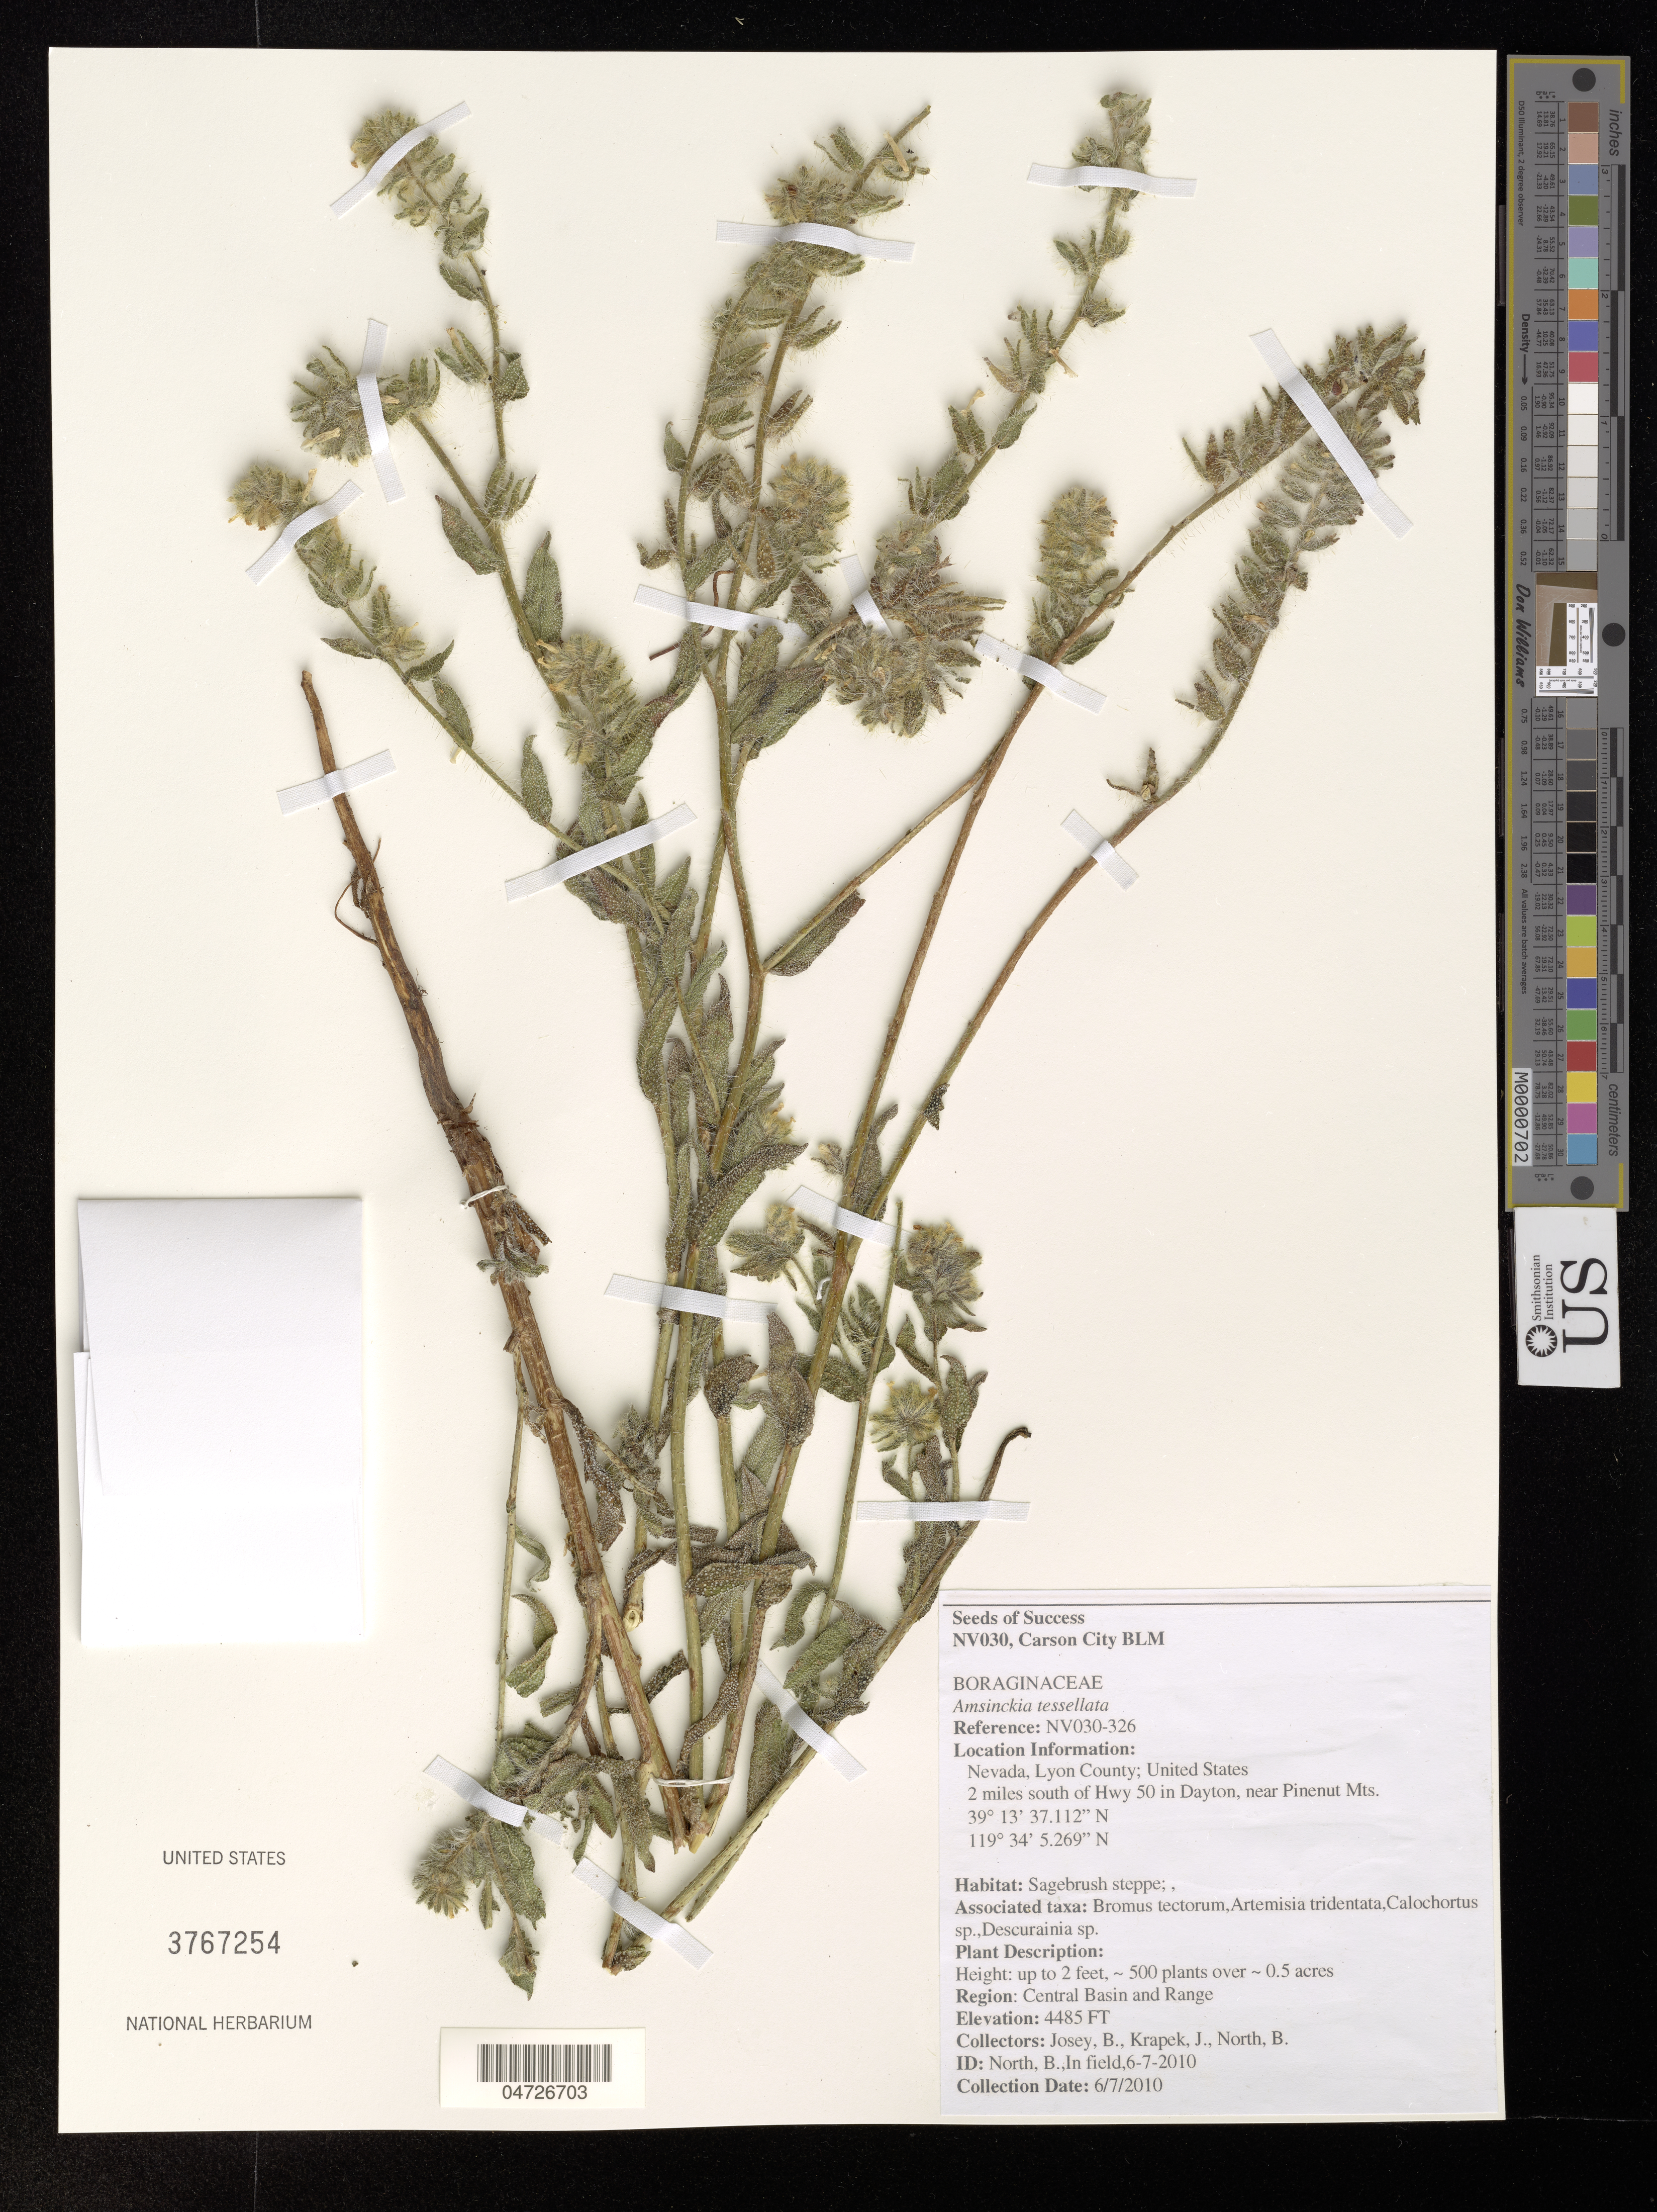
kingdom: Plantae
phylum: Tracheophyta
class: Magnoliopsida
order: Boraginales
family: Boraginaceae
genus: Amsinckia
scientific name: Amsinckia tessellata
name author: A. Gray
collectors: B. Josey, J. Krapek & B. North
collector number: NV030-326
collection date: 2010-07-06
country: United States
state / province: Nevada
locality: Lyon County. 2 miles south of Hwy 50 in Dayton, near Pinenut Mts.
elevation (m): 1367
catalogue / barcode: US 3767254